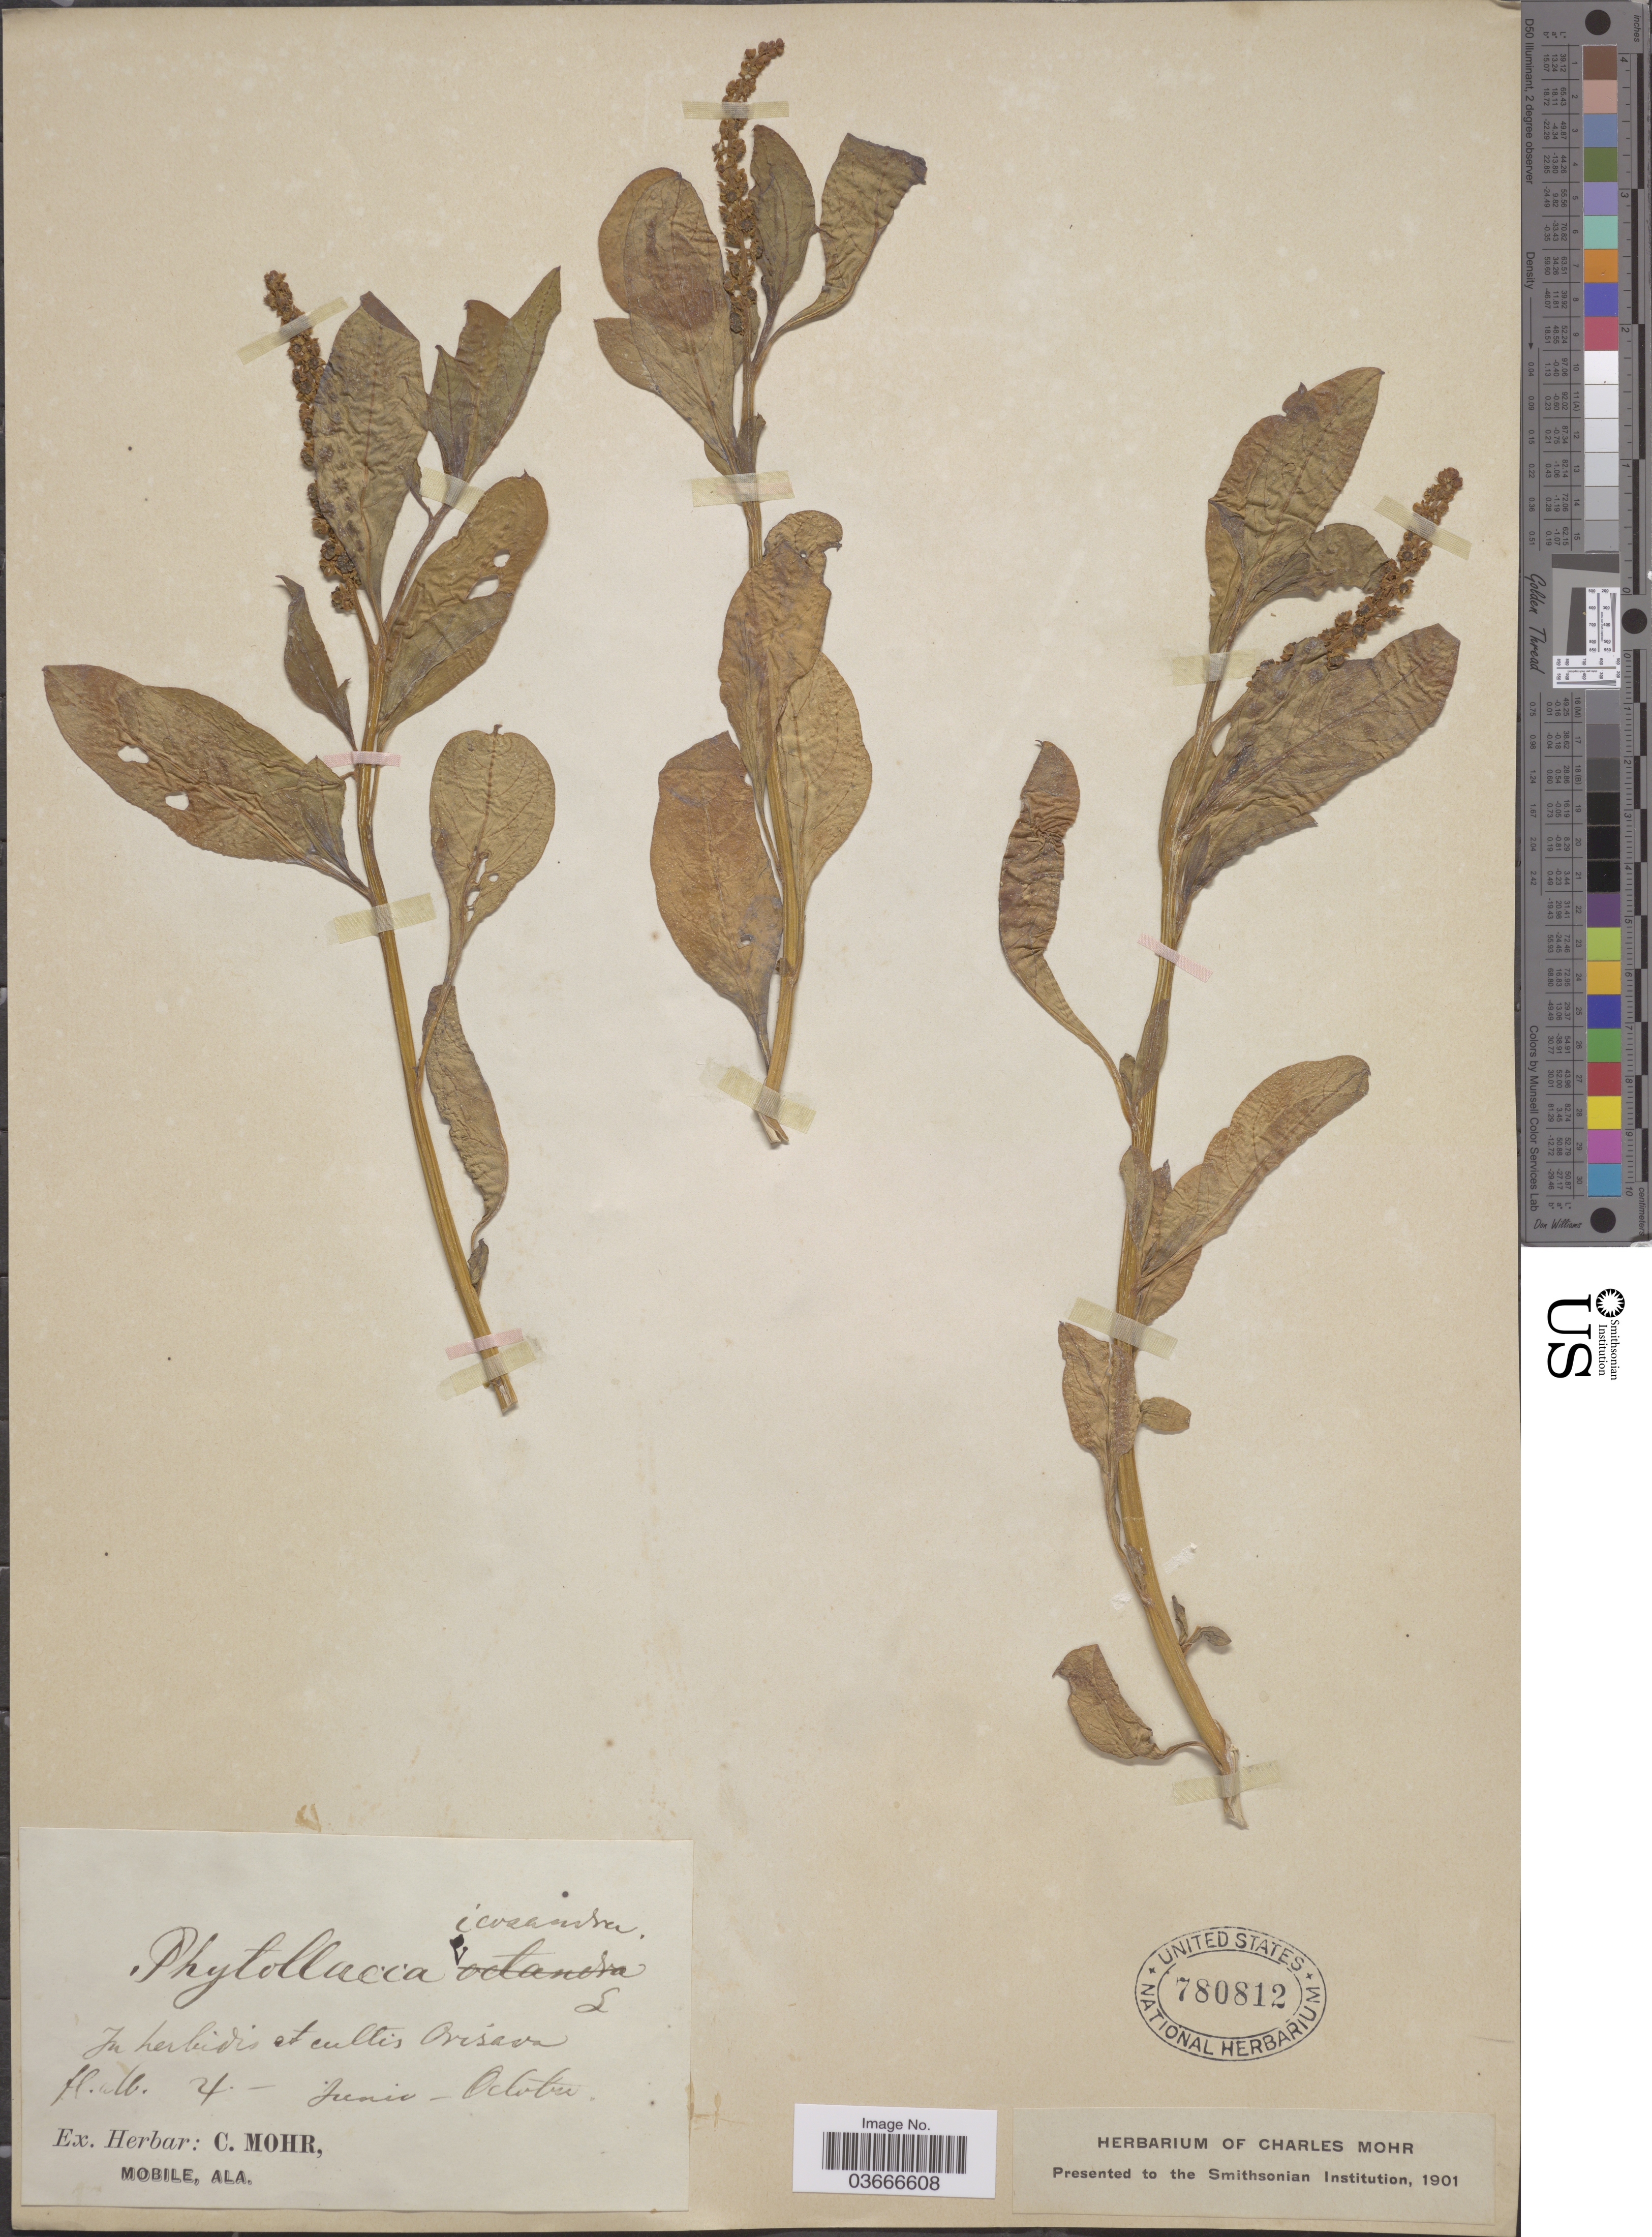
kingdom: Plantae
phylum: Tracheophyta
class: Magnoliopsida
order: Caryophyllales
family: Phytolaccaceae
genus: Phytolacca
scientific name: Phytolacca octandra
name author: L.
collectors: C. T. Mohr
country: Mexico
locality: Orizaba.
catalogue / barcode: US 780812